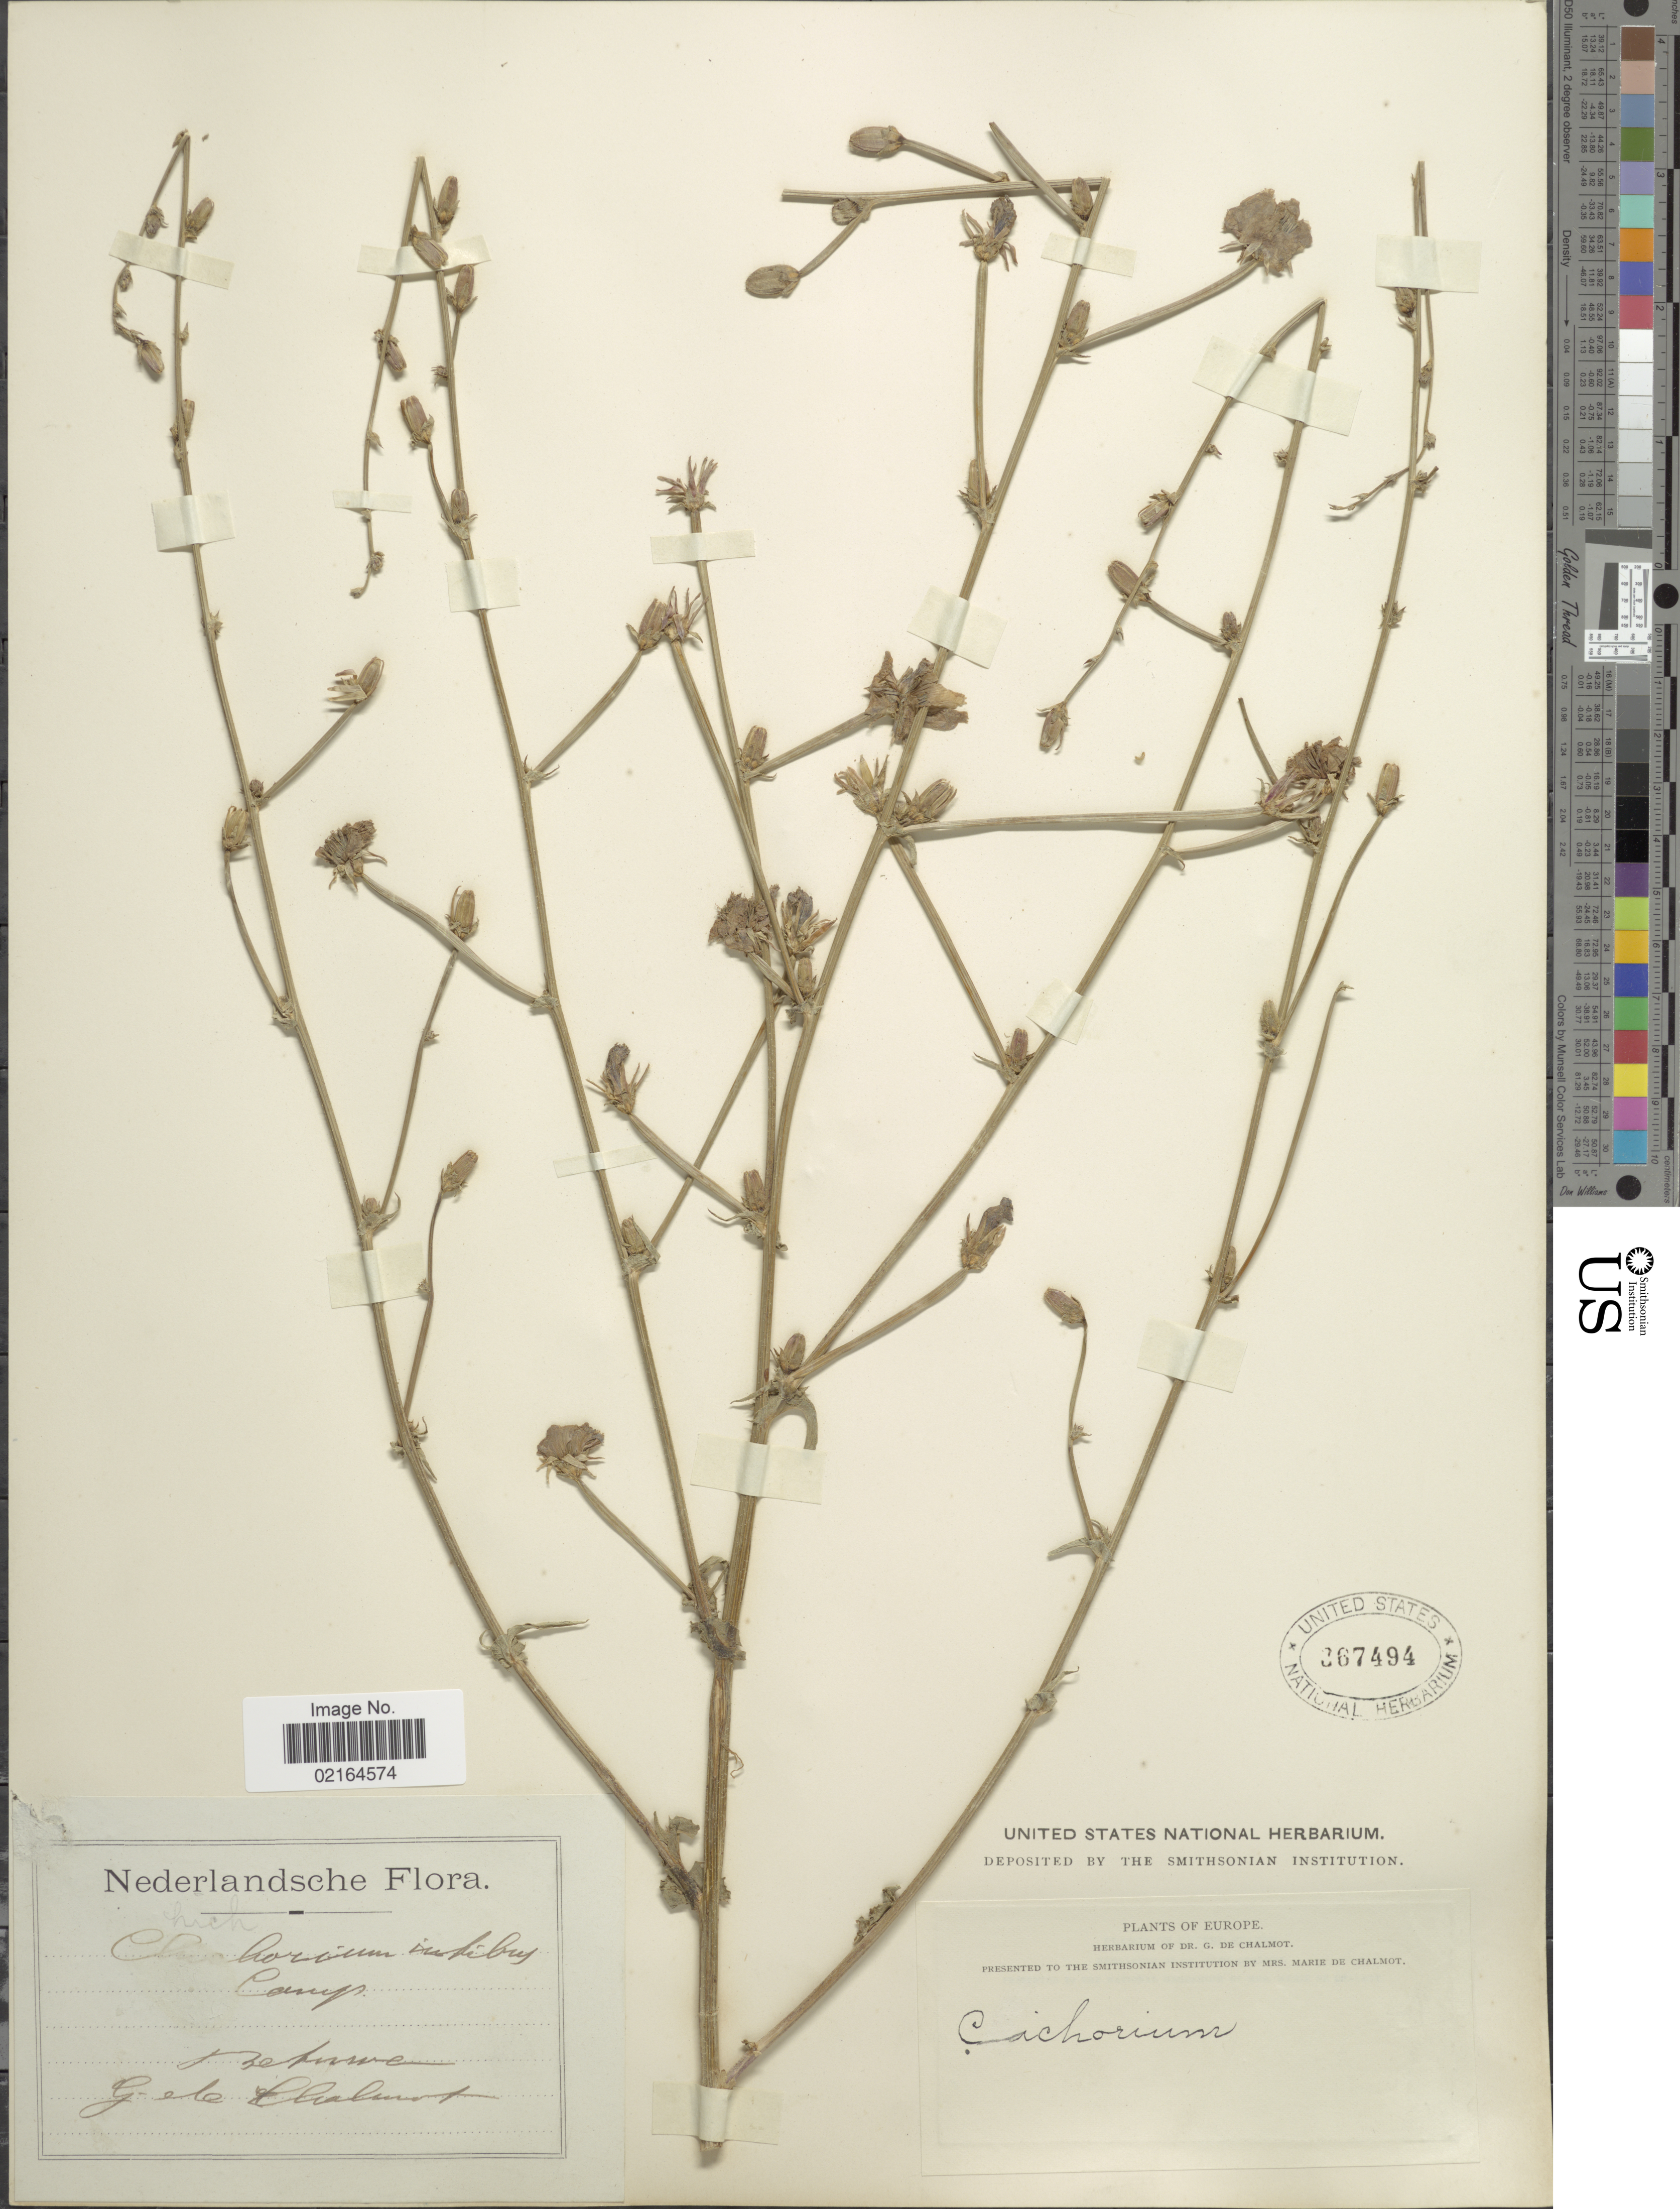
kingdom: Plantae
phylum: Tracheophyta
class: Magnoliopsida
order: Asterales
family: Asteraceae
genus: Cichorium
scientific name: Cichorium intybus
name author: L.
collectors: G. de Chalmot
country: Netherlands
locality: Nederlandsche, Betume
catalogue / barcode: US 367494